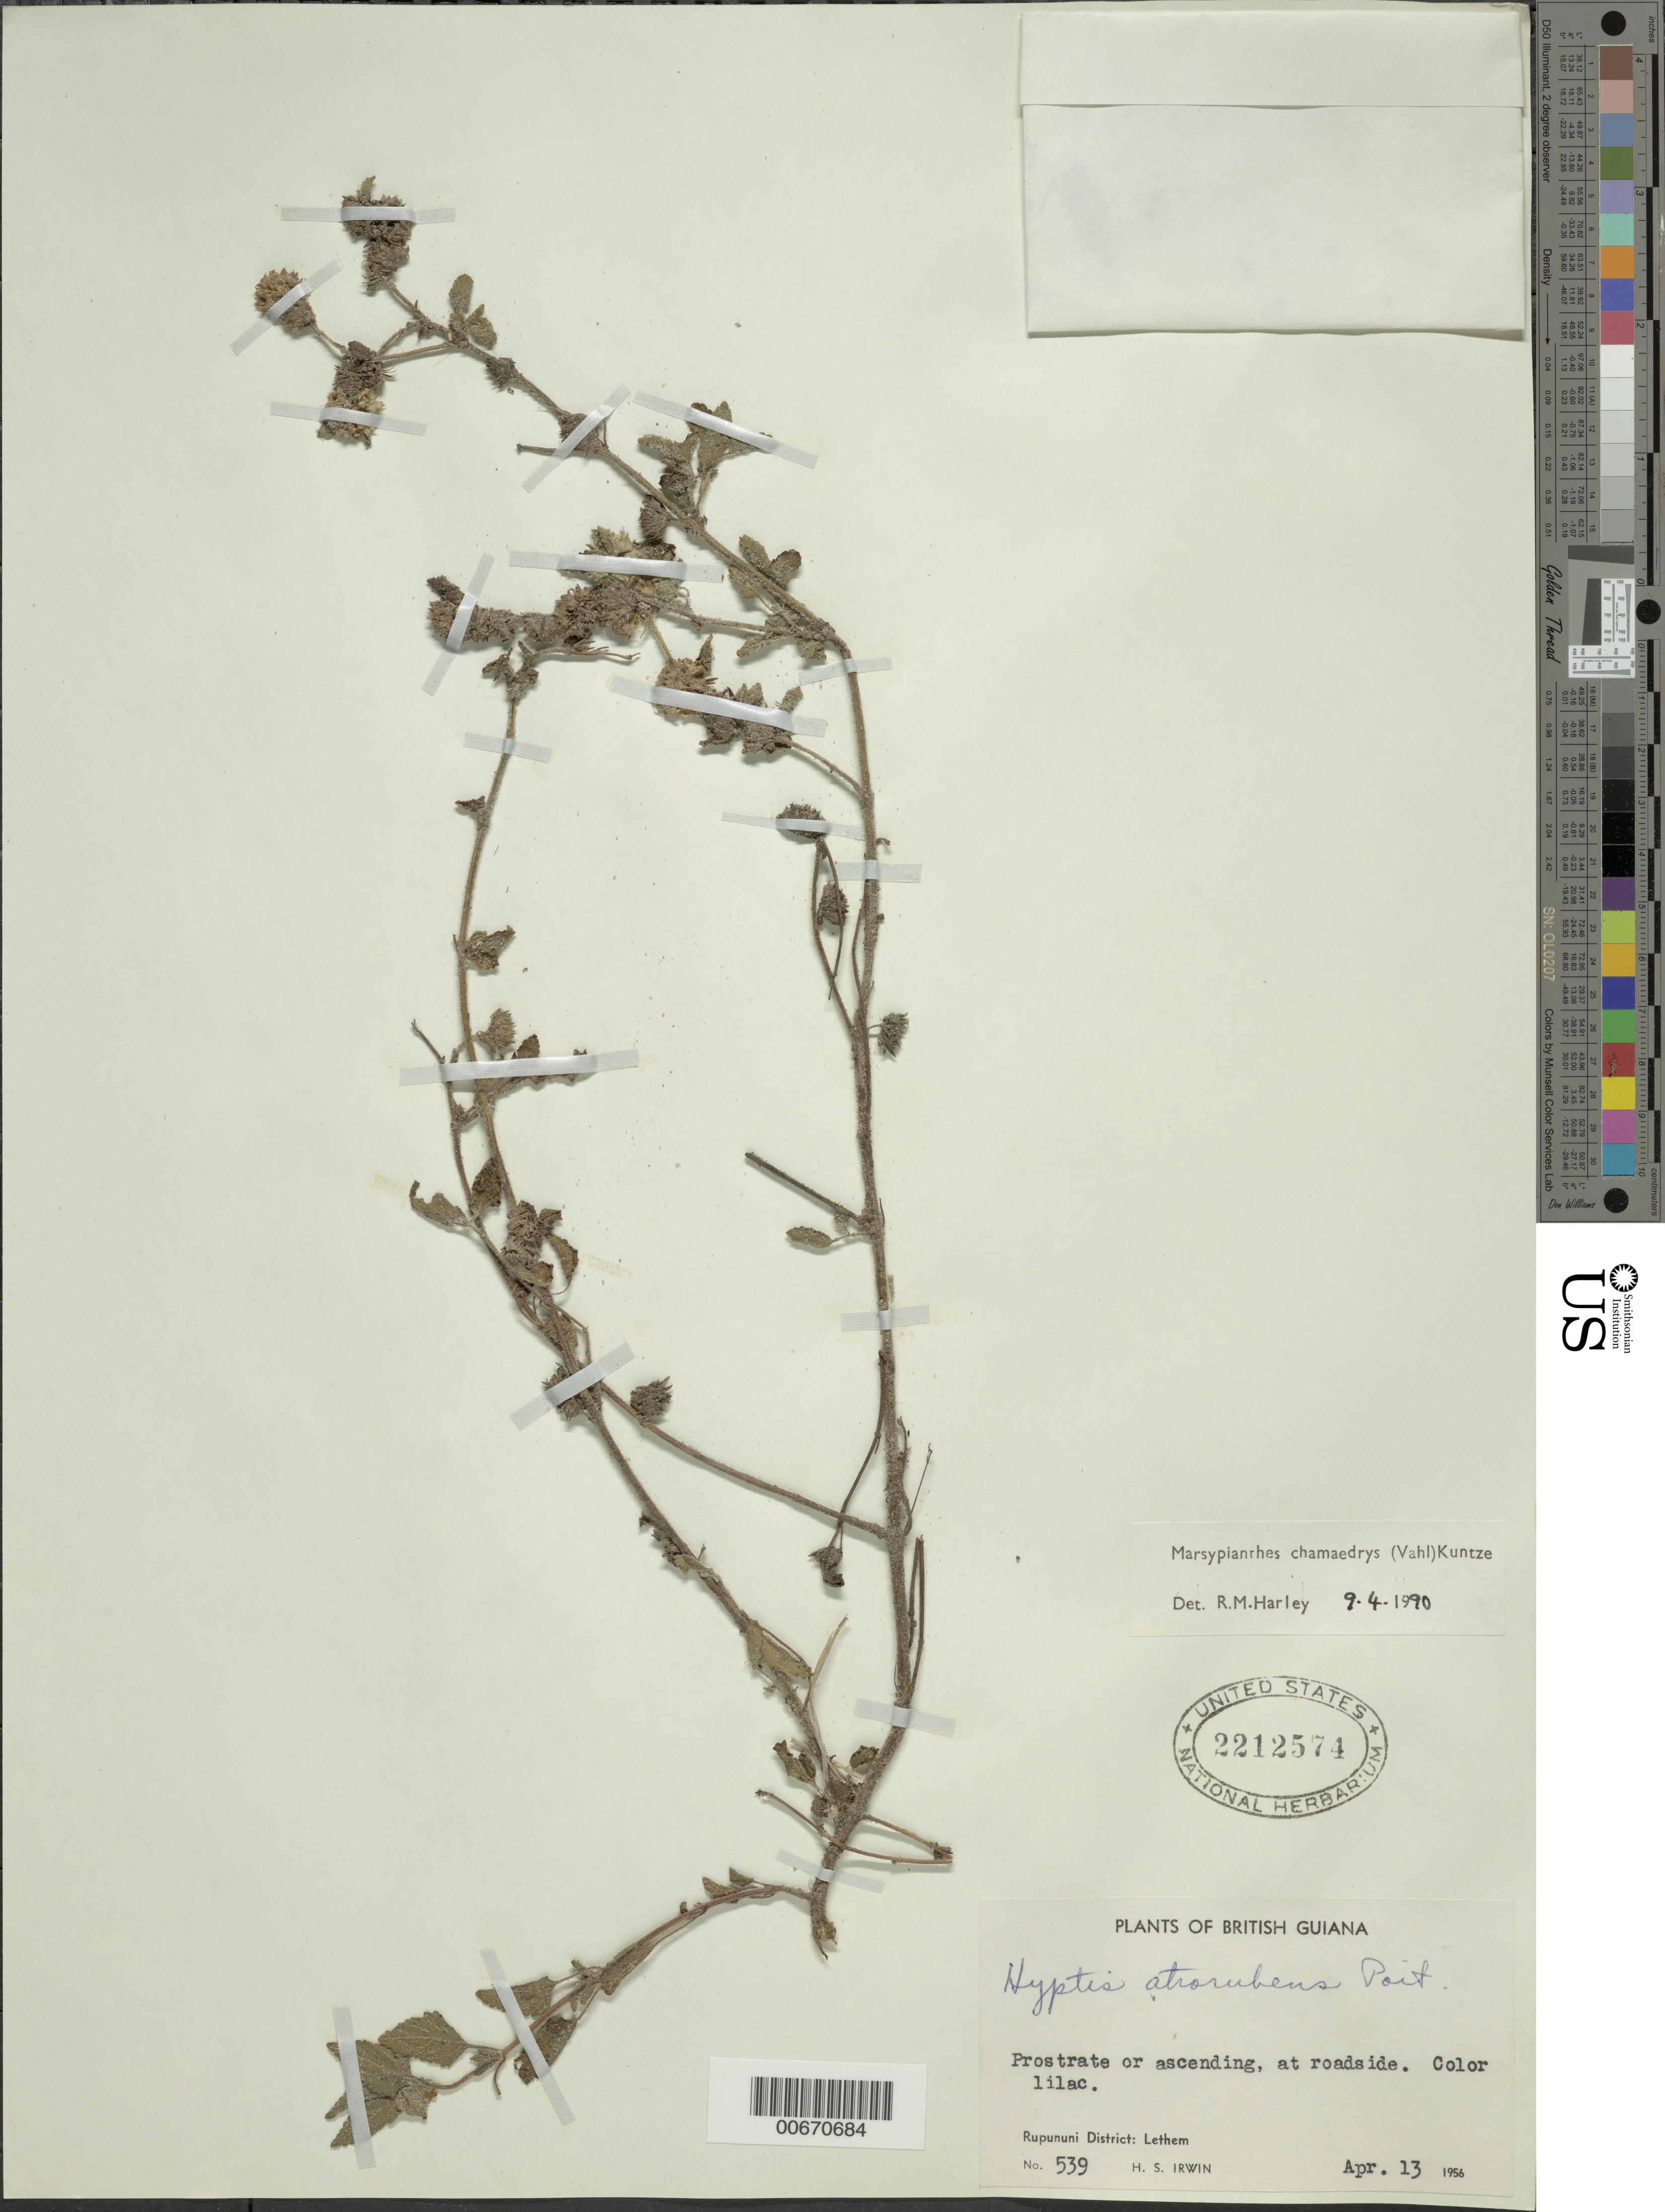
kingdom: Plantae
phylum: Tracheophyta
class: Magnoliopsida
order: Lamiales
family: Lamiaceae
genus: Marsypianthes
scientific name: Marsypianthes chamaedrys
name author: (Vahl) Kuntze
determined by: Harley, R. M.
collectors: H. Irwin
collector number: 539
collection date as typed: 14-Apr-56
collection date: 1956-04-14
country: Guyana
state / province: U. Takutu-U. Essequibo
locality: Lethem, Rupununi Dist.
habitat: Roadside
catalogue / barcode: US 2212574